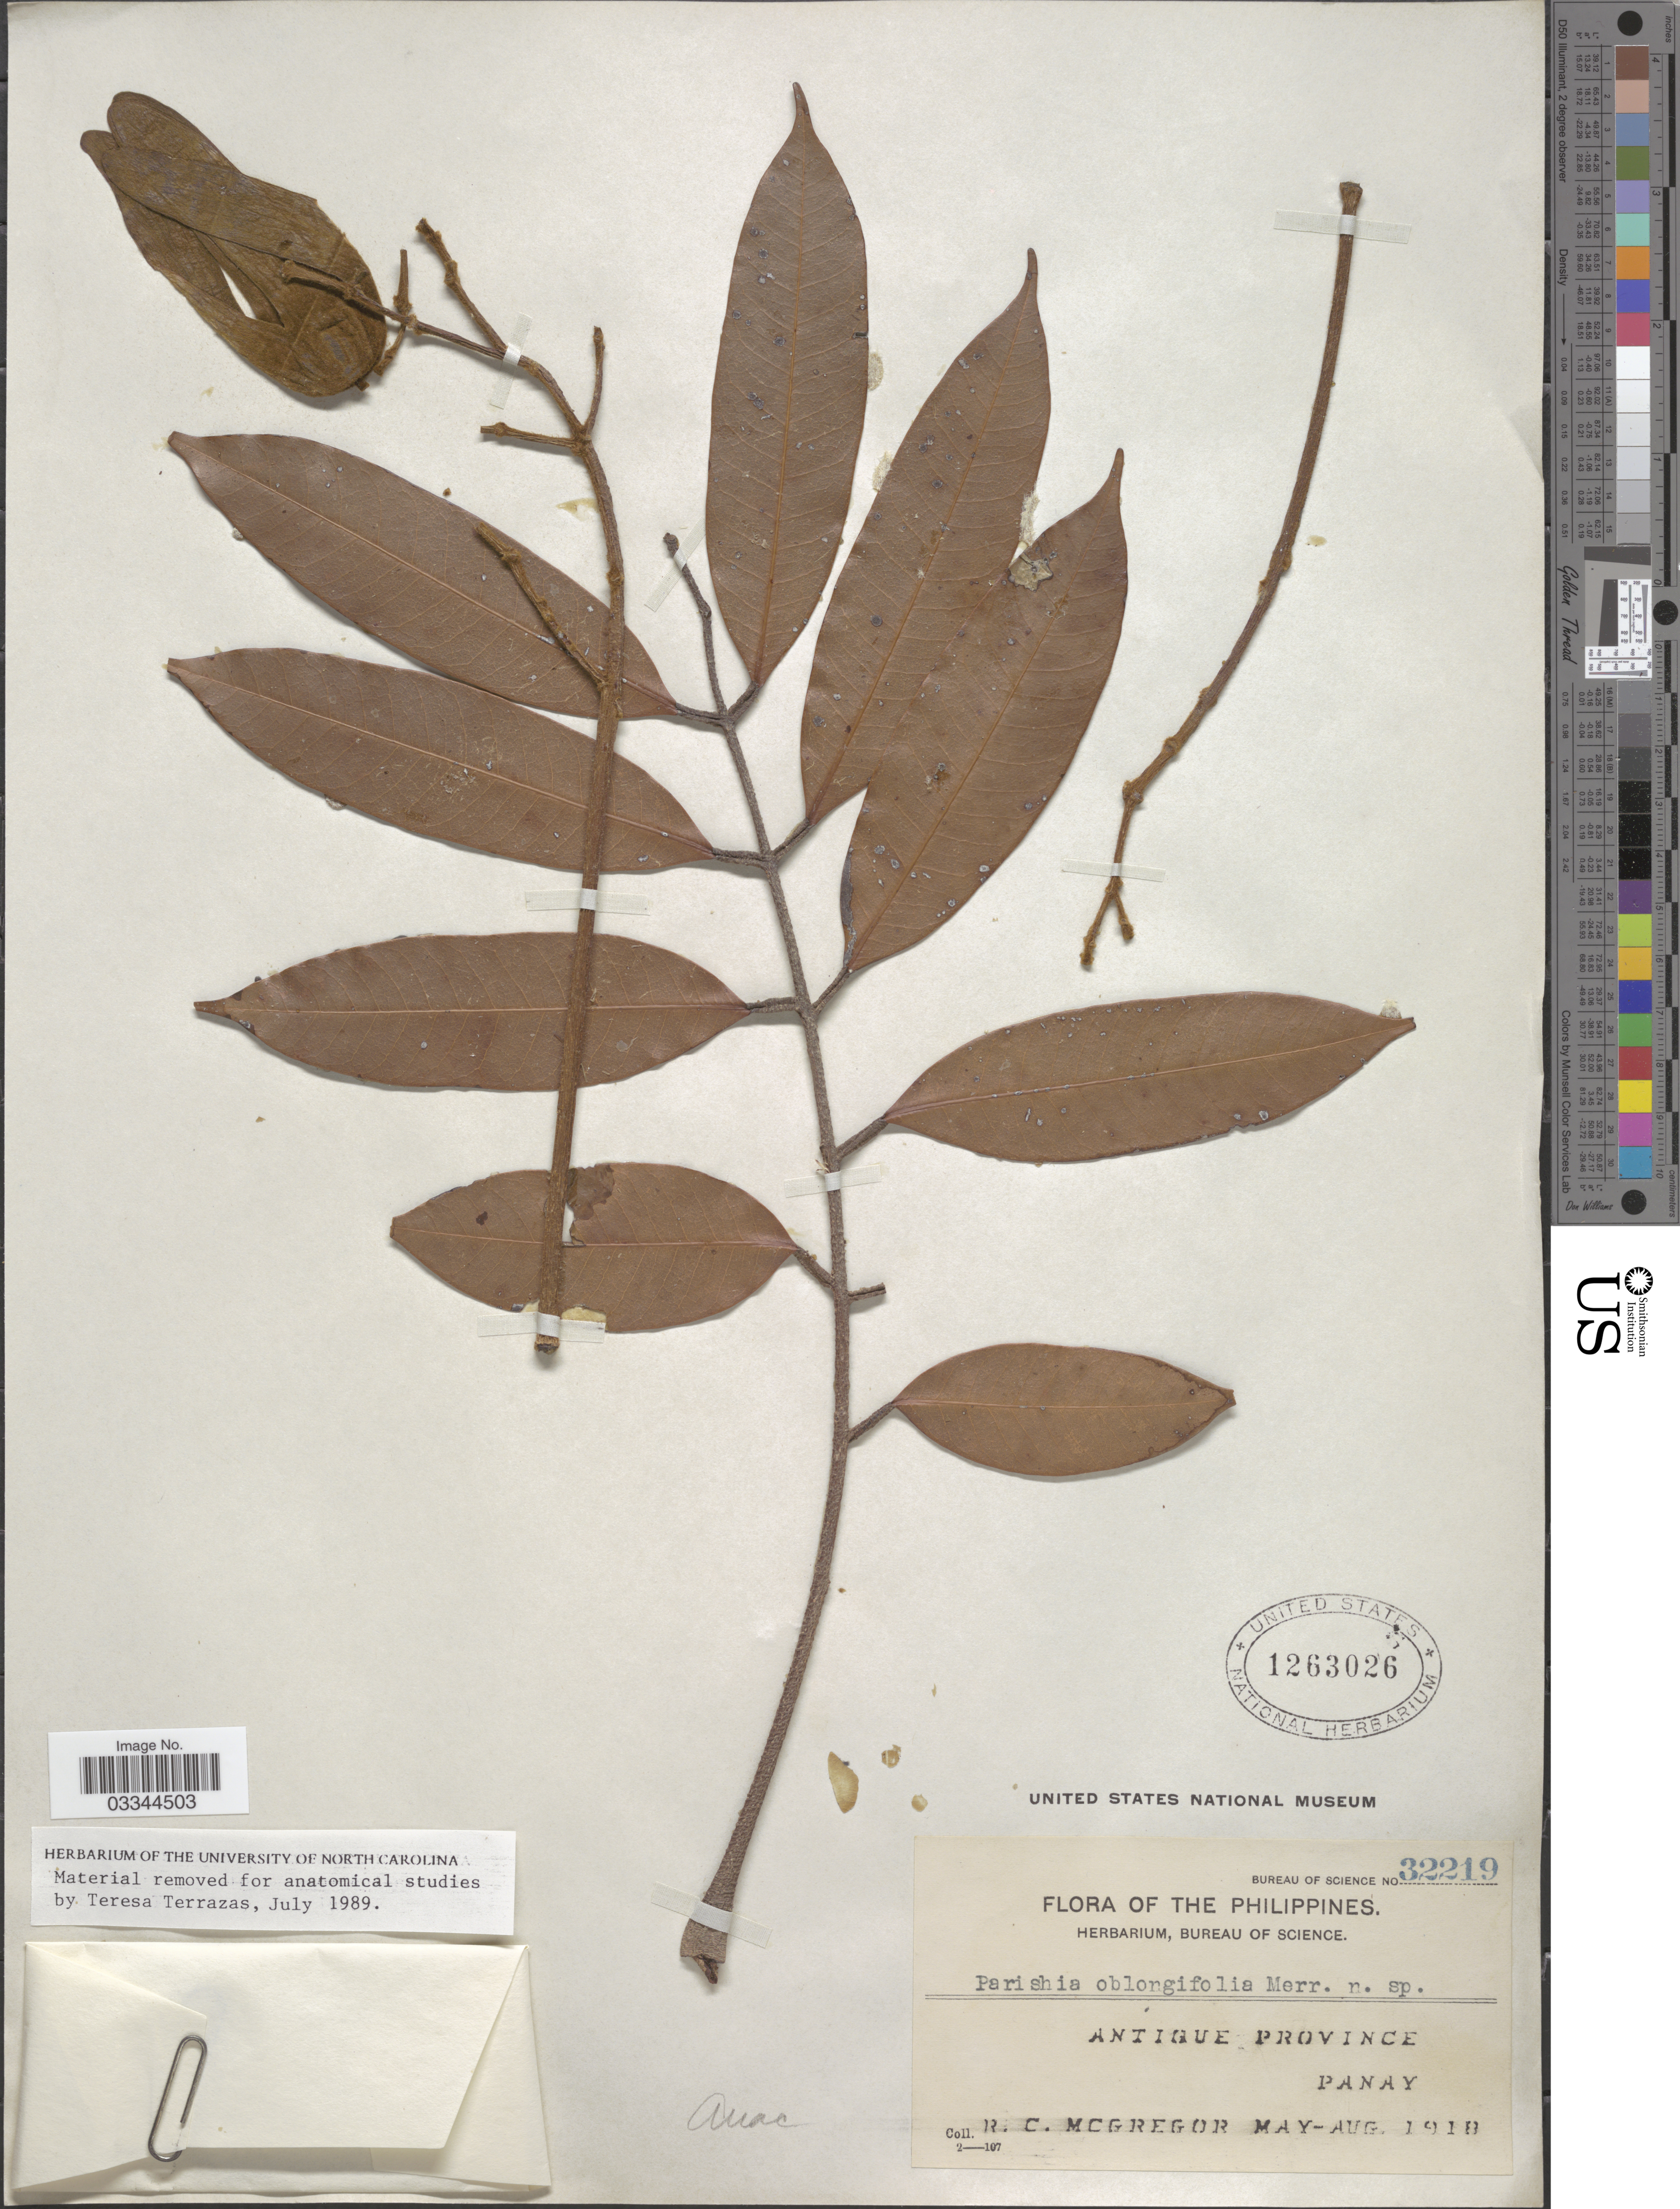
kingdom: Plantae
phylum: Tracheophyta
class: Magnoliopsida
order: Sapindales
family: Anacardiaceae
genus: Parishia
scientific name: Parishia oblongifolia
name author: Merr.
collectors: R. C. McGregor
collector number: Bureau of Science 32219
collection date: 1918-05/1918-08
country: Philippines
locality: Antique Province, Panay.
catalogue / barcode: US 1263026